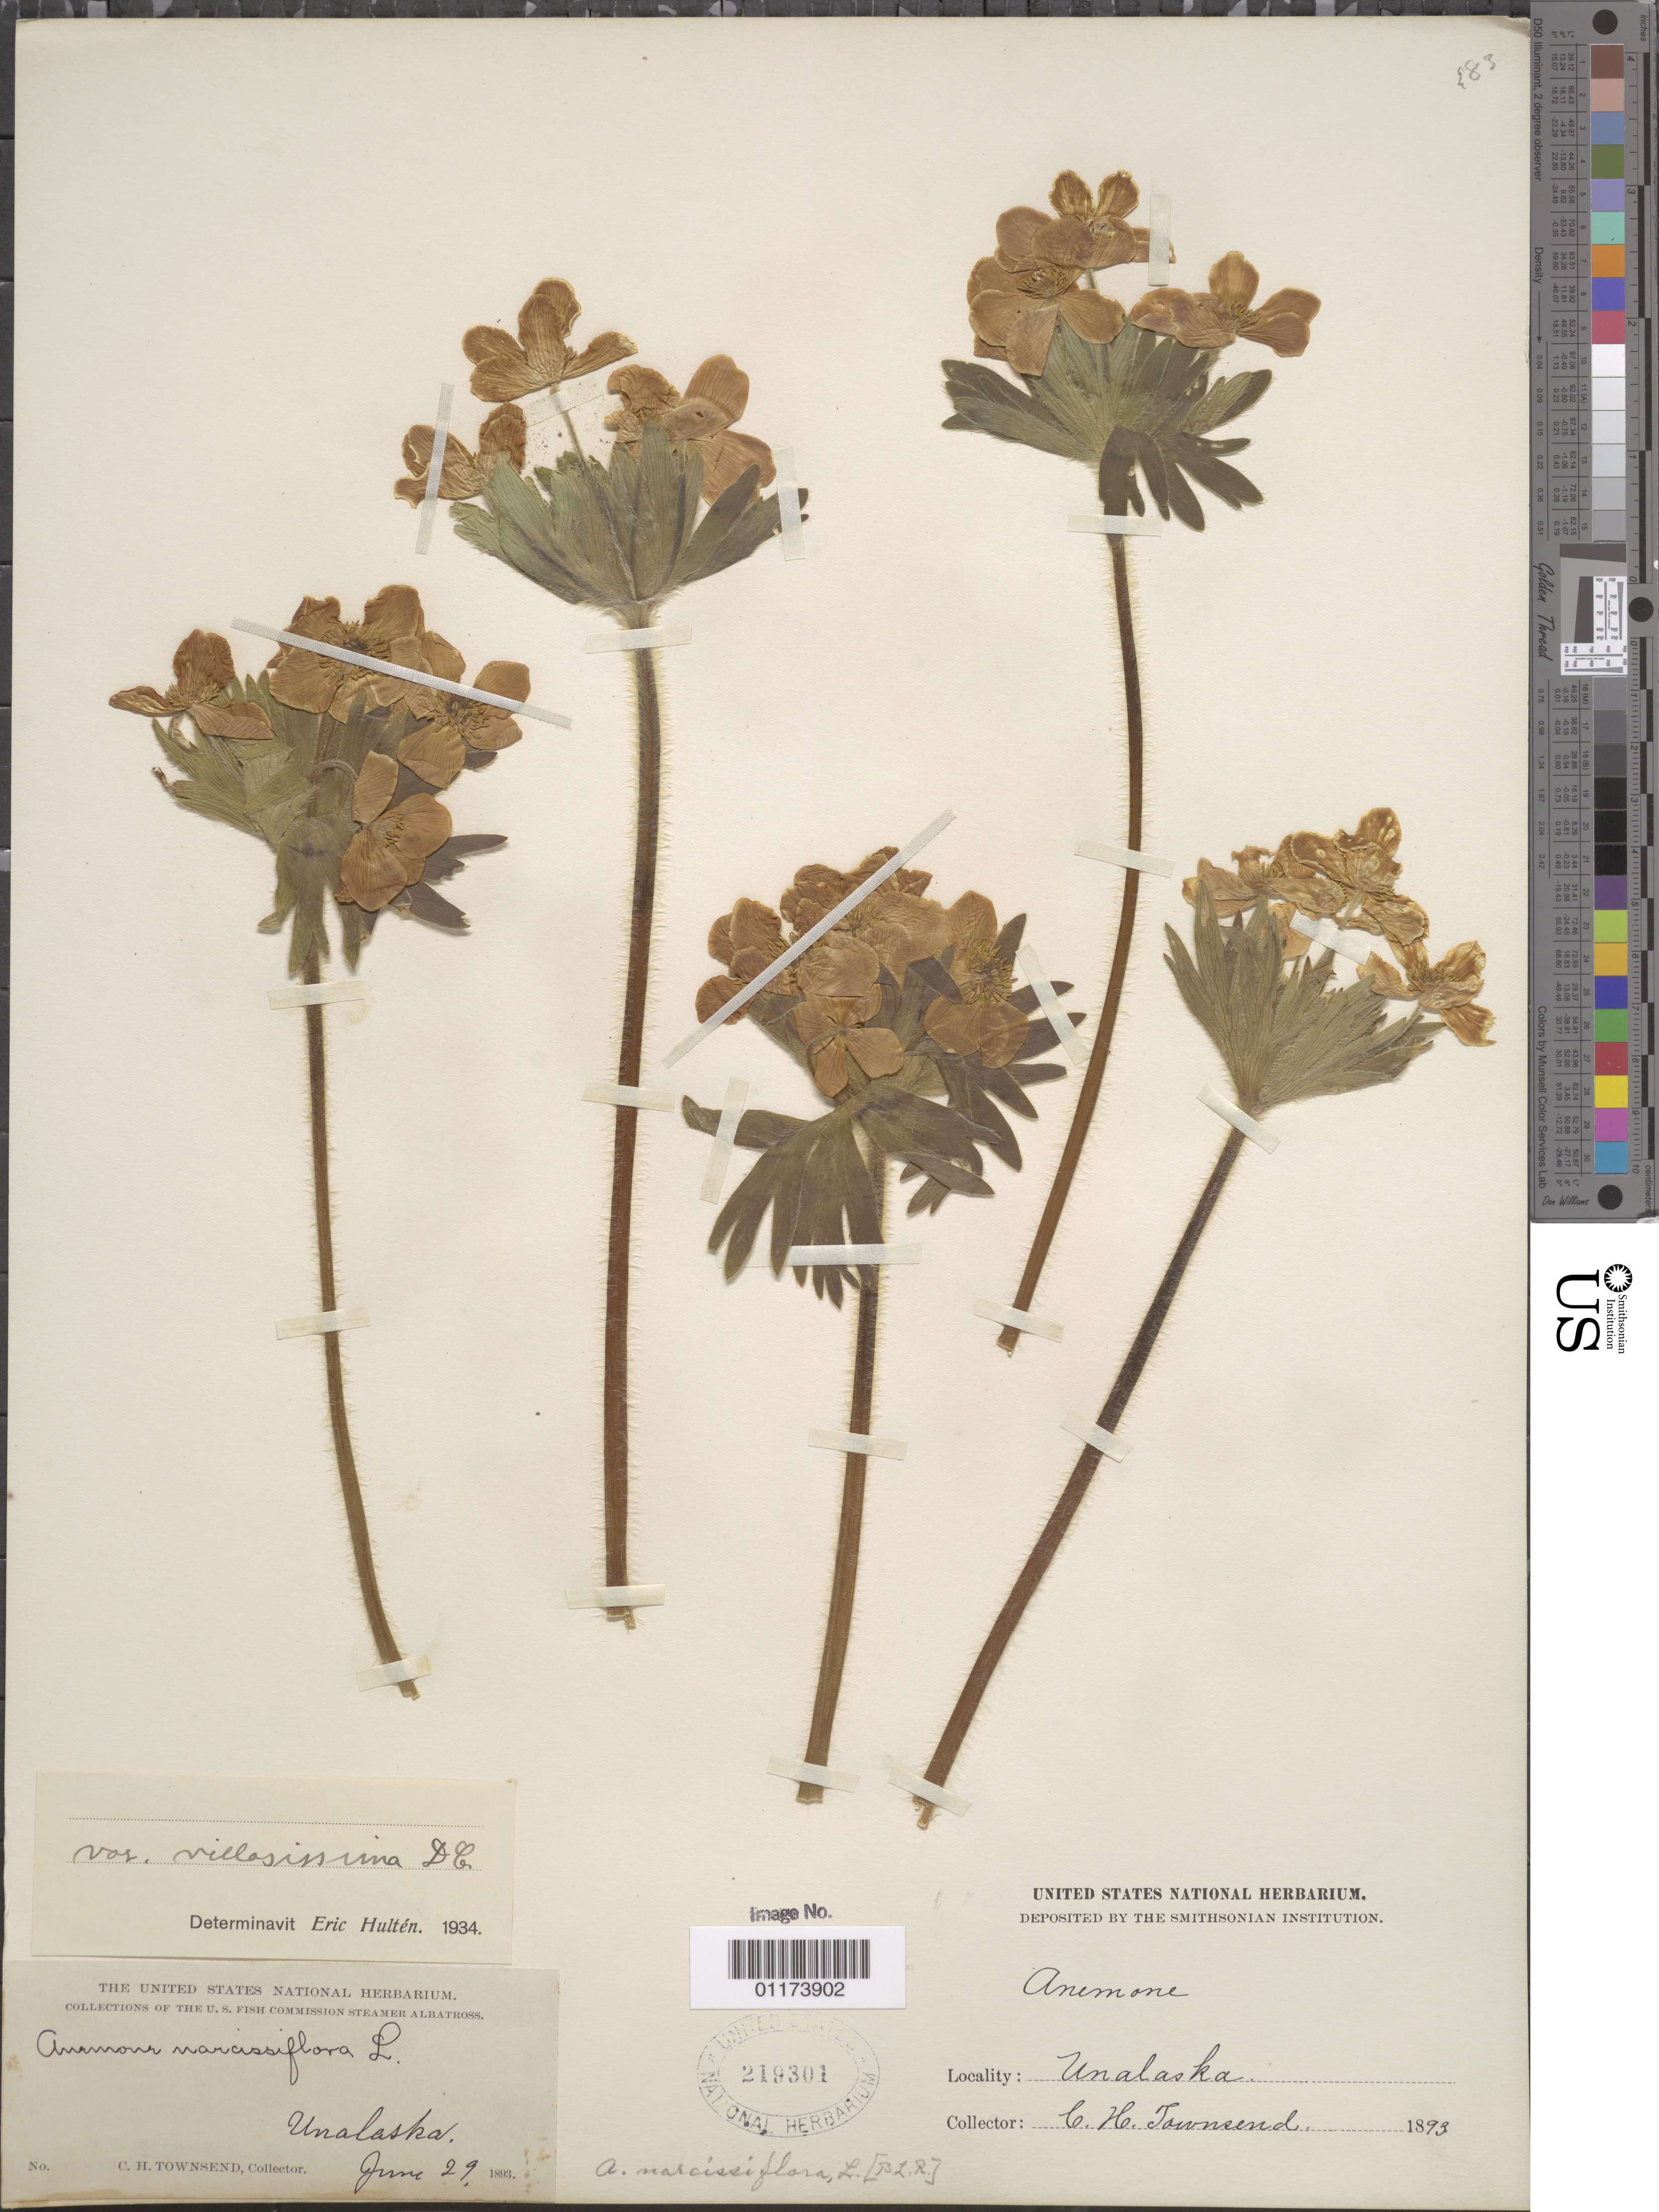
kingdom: Plantae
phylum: Tracheophyta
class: Magnoliopsida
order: Ranunculales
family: Ranunculaceae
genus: Anemone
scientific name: Anemone narcissiflora var. villosissima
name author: DC.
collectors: C. H. Townsend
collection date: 1893-06-29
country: United States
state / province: Alaska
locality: Unalaska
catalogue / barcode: US 219301